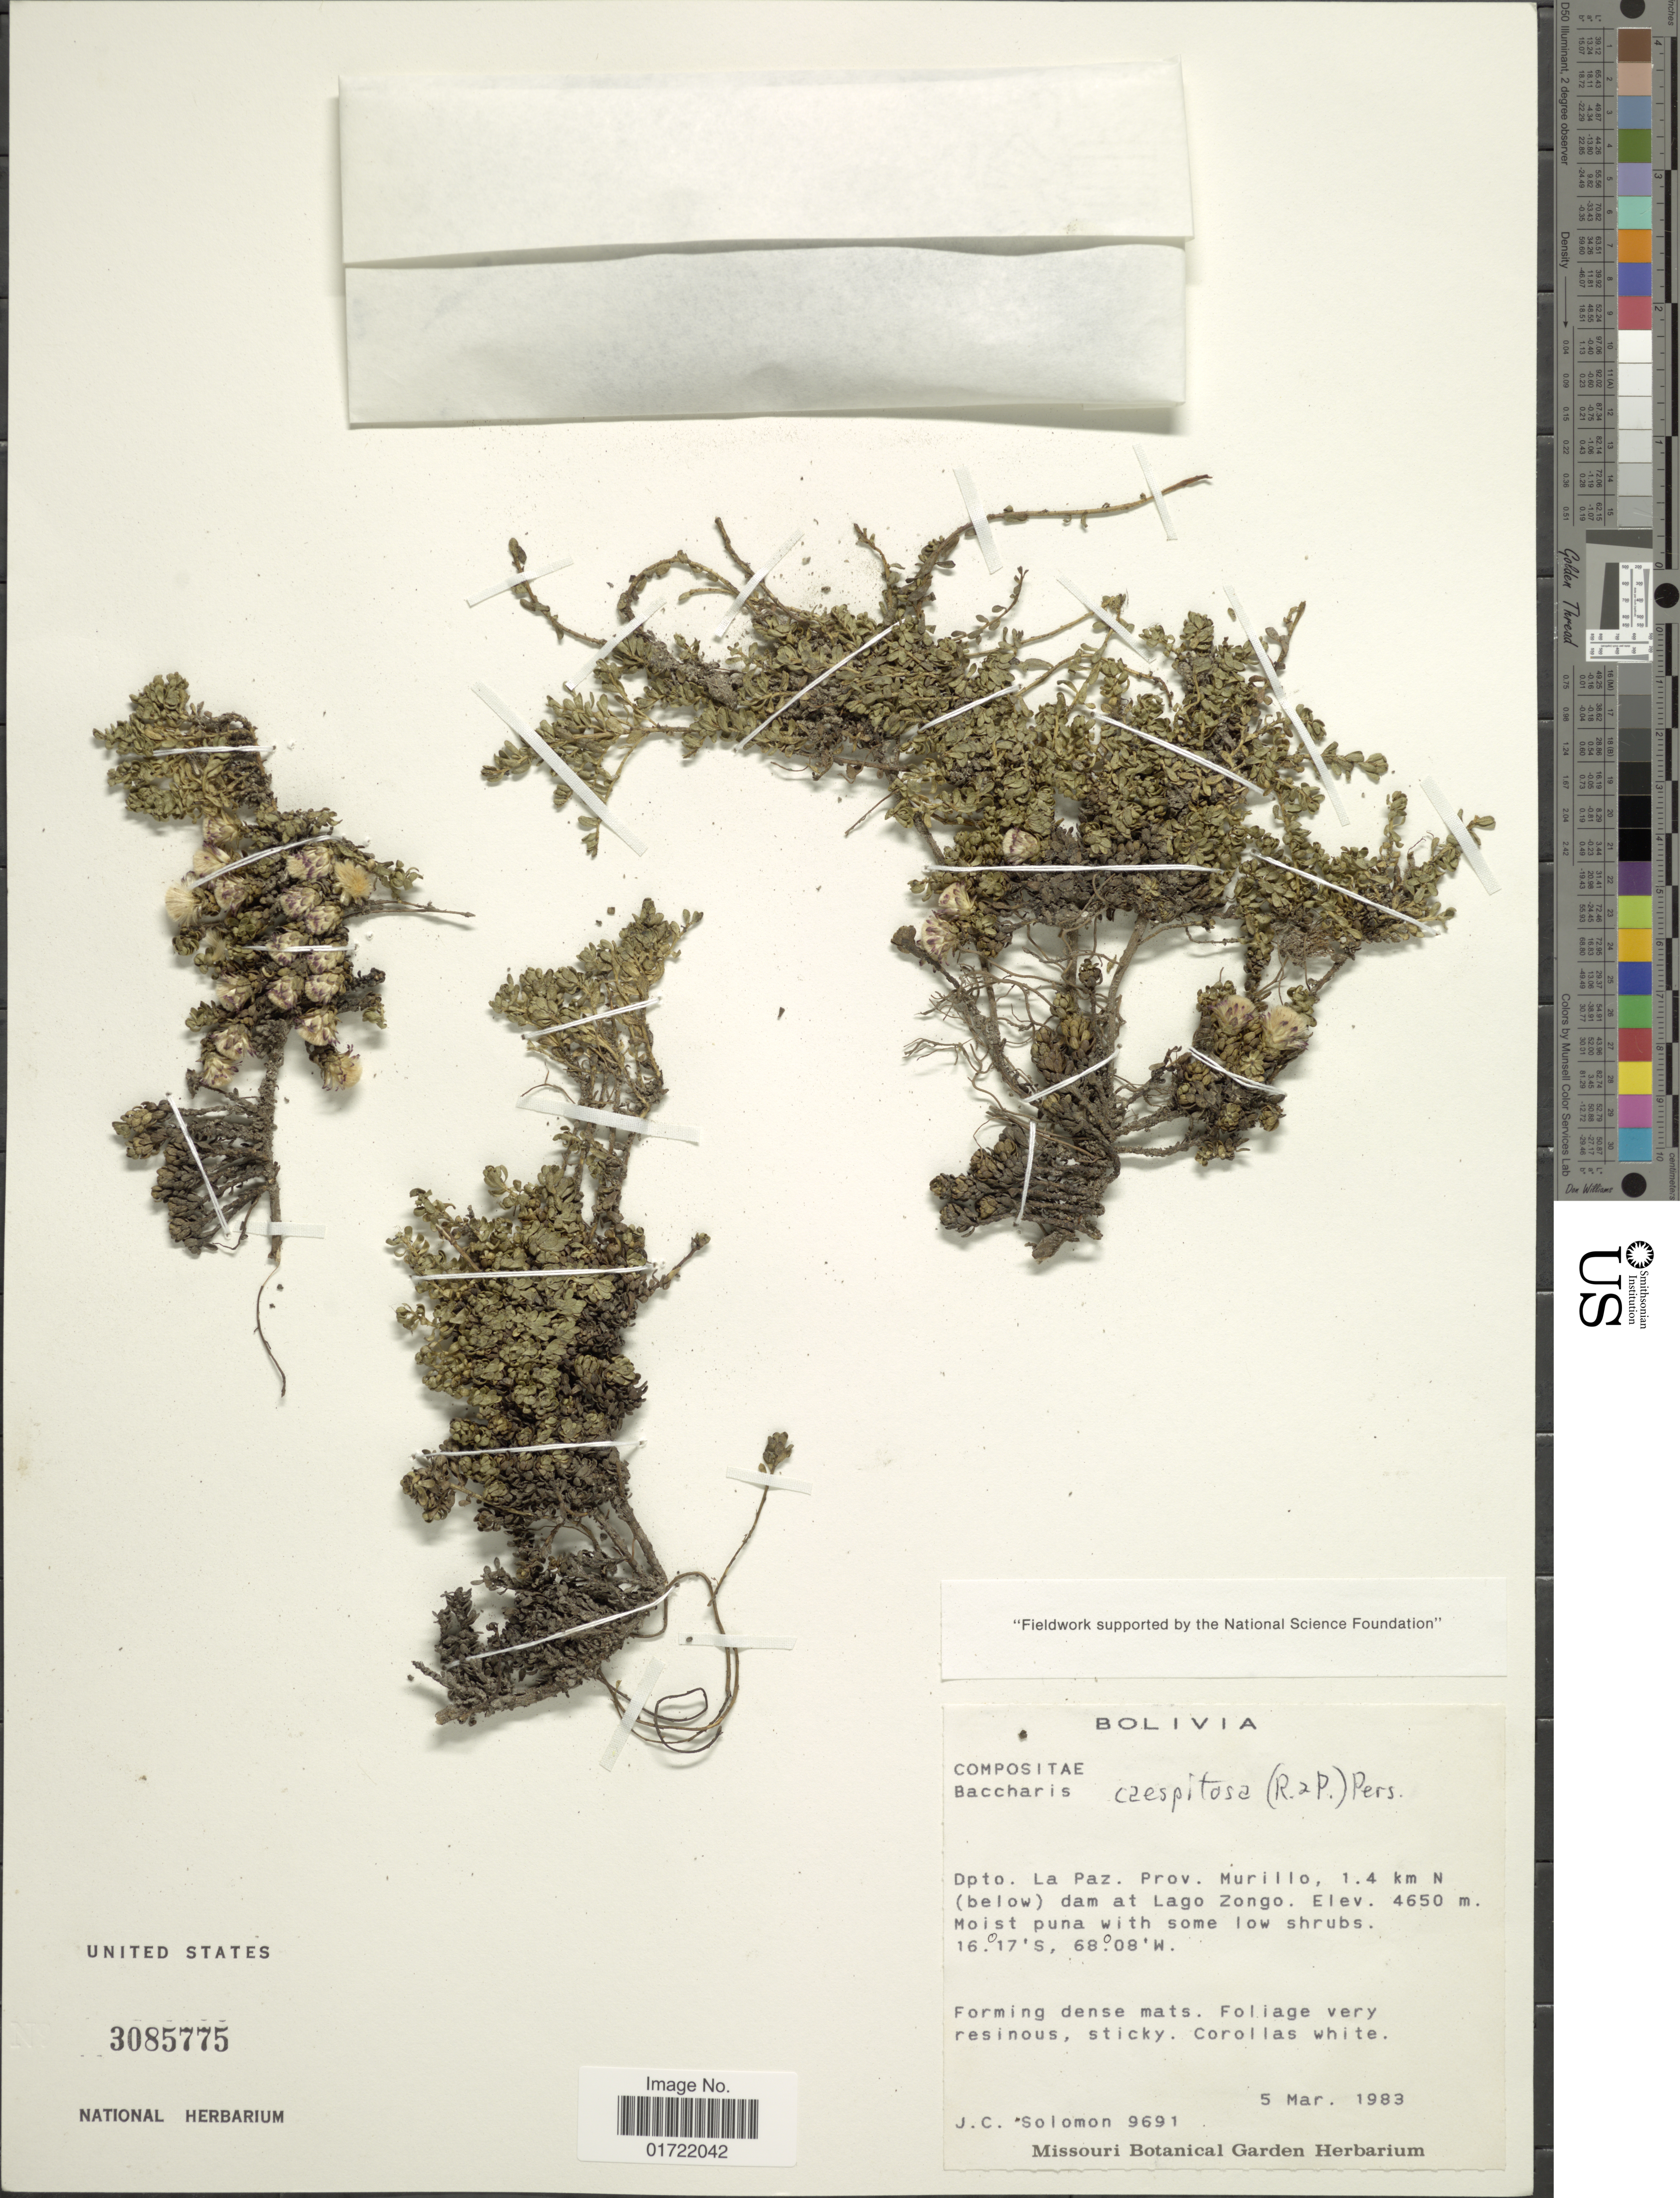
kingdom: Plantae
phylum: Tracheophyta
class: Magnoliopsida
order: Asterales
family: Asteraceae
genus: Baccharis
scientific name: Baccharis caespitosa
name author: (Ruiz & Pav.) Pers.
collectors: J. C. Solomon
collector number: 9691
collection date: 1983-03-05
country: Bolivia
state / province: La Paz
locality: Dpto. La Paz. Prov. Murillo, 1.4 km N (below) dam at Lago Zongo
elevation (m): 4650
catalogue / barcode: US 3085775